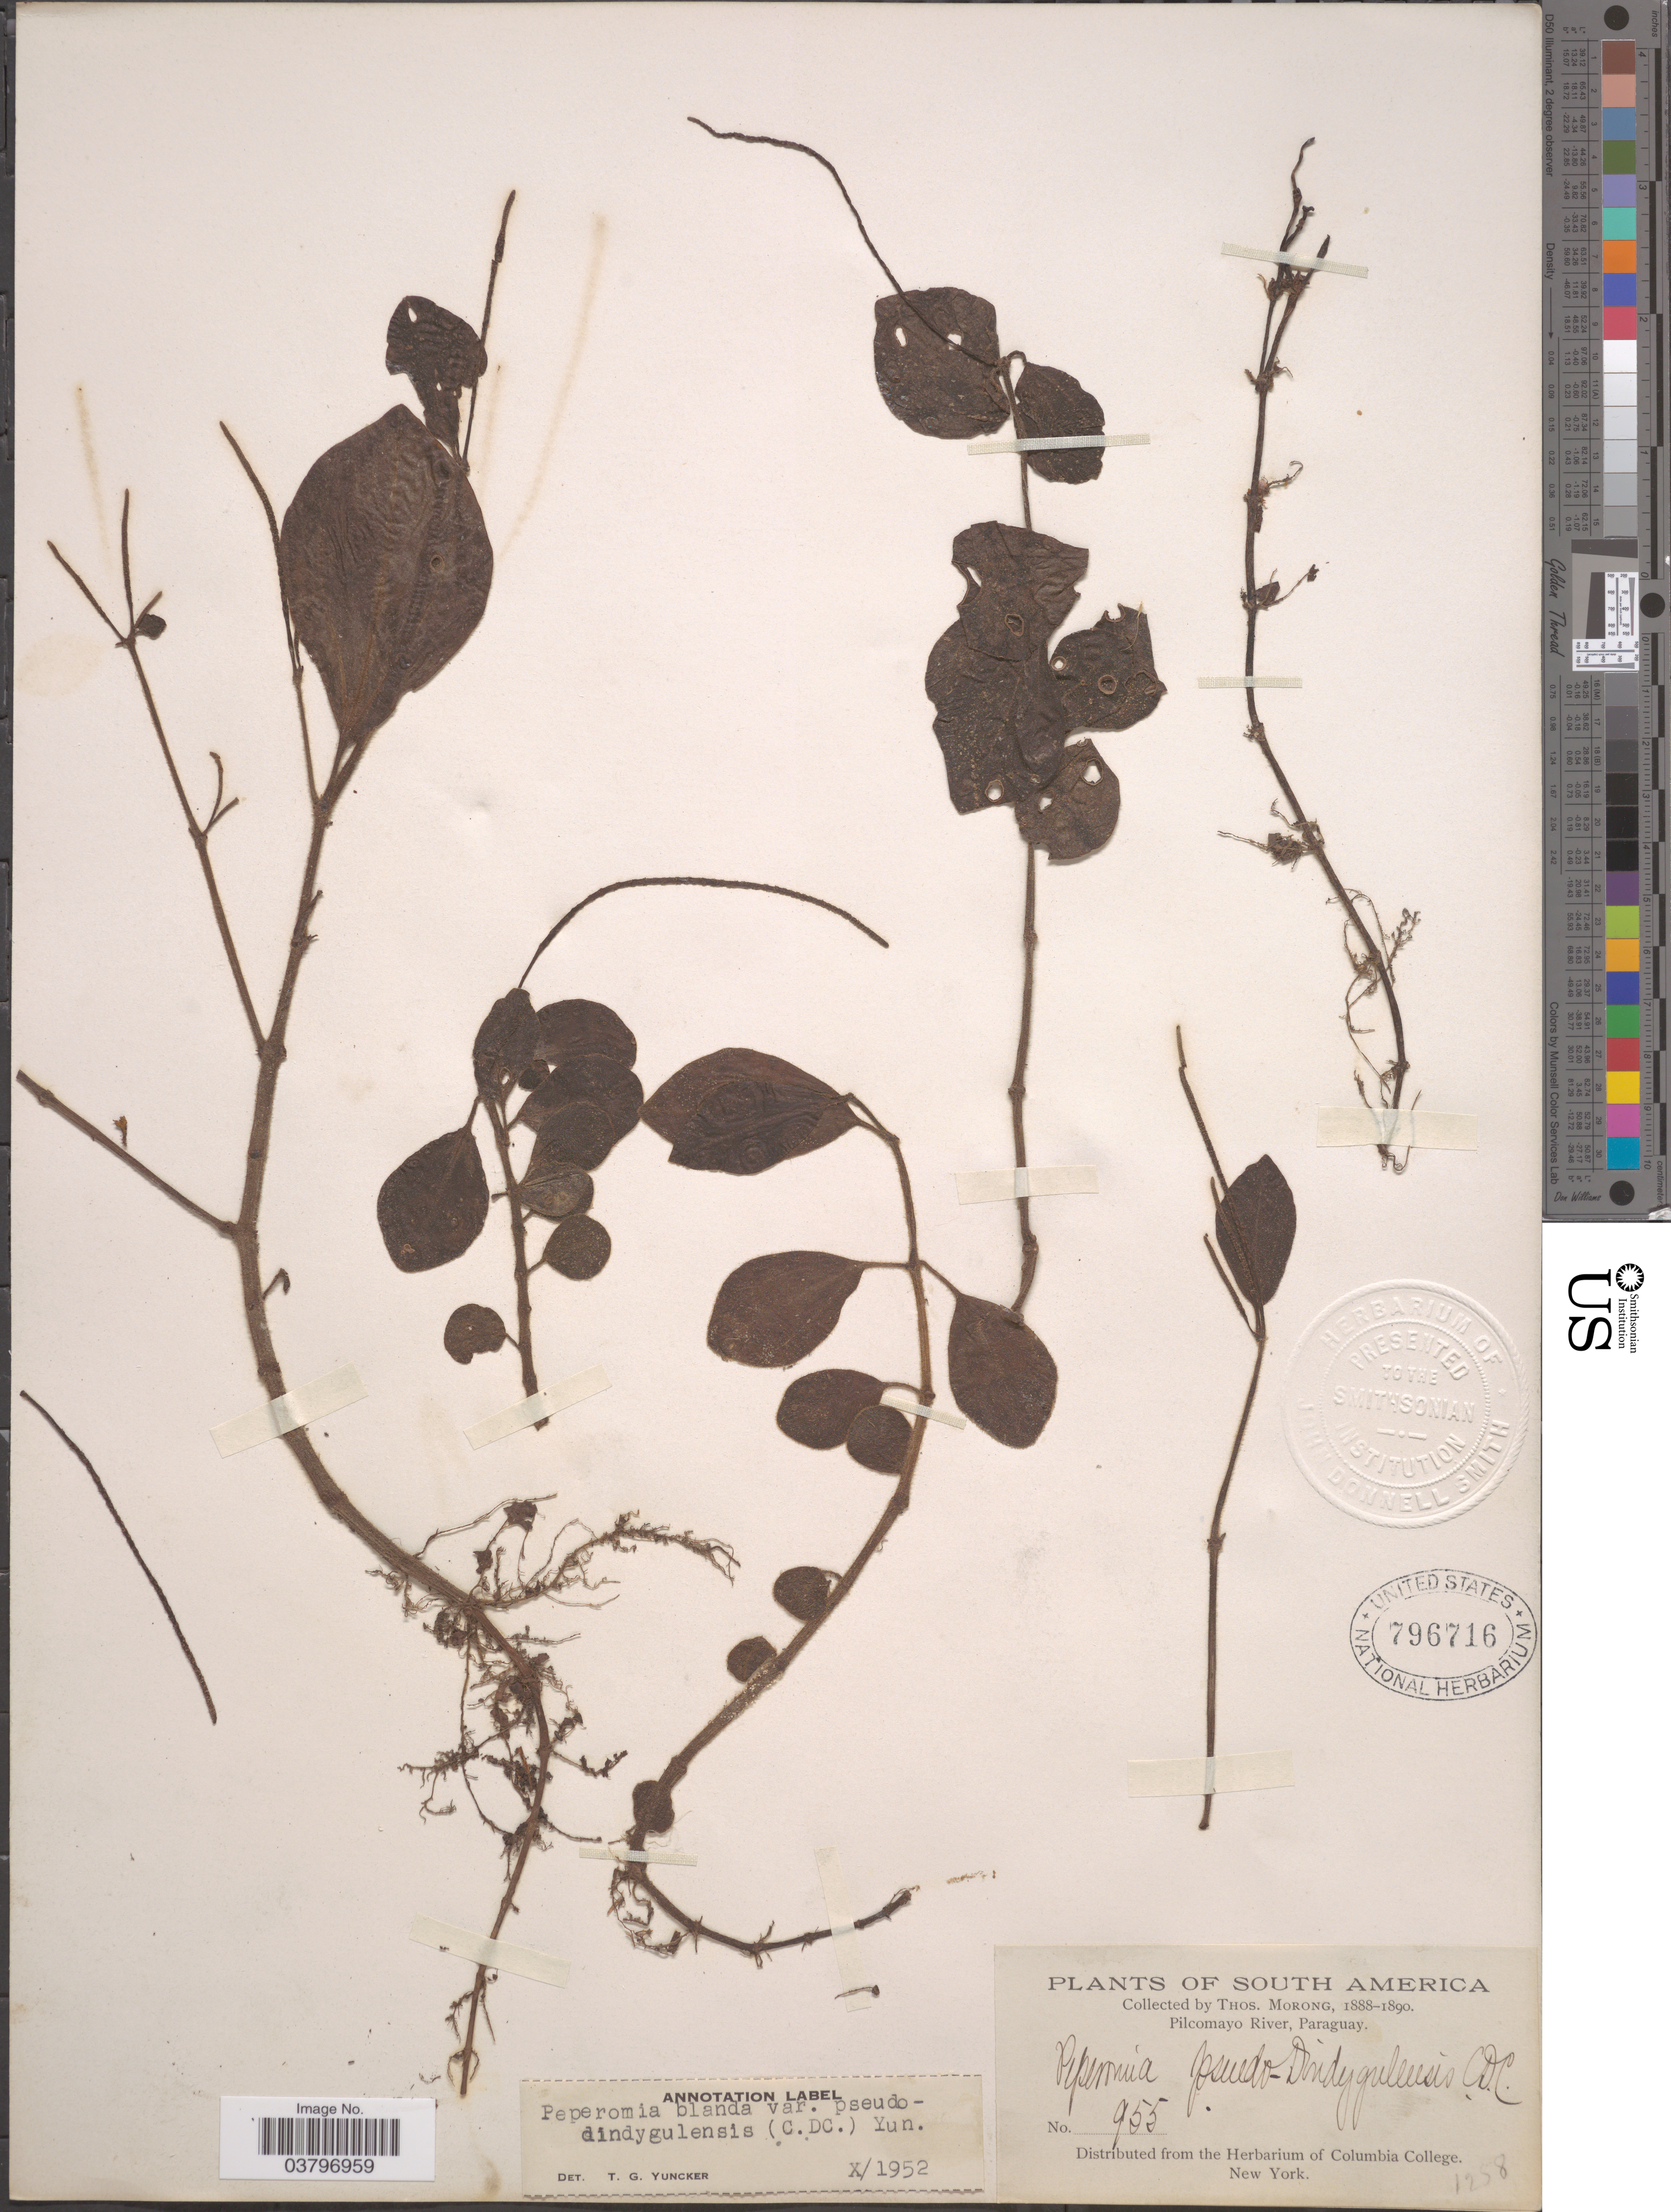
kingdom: Plantae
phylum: Tracheophyta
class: Magnoliopsida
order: Piperales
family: Piperaceae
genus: Peperomia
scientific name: Peperomia blanda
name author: (Jacq.) Kunth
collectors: ex herb. T. Morong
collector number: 955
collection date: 1888/1890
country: Paraguay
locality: Pilcomayo River.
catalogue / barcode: US 796716